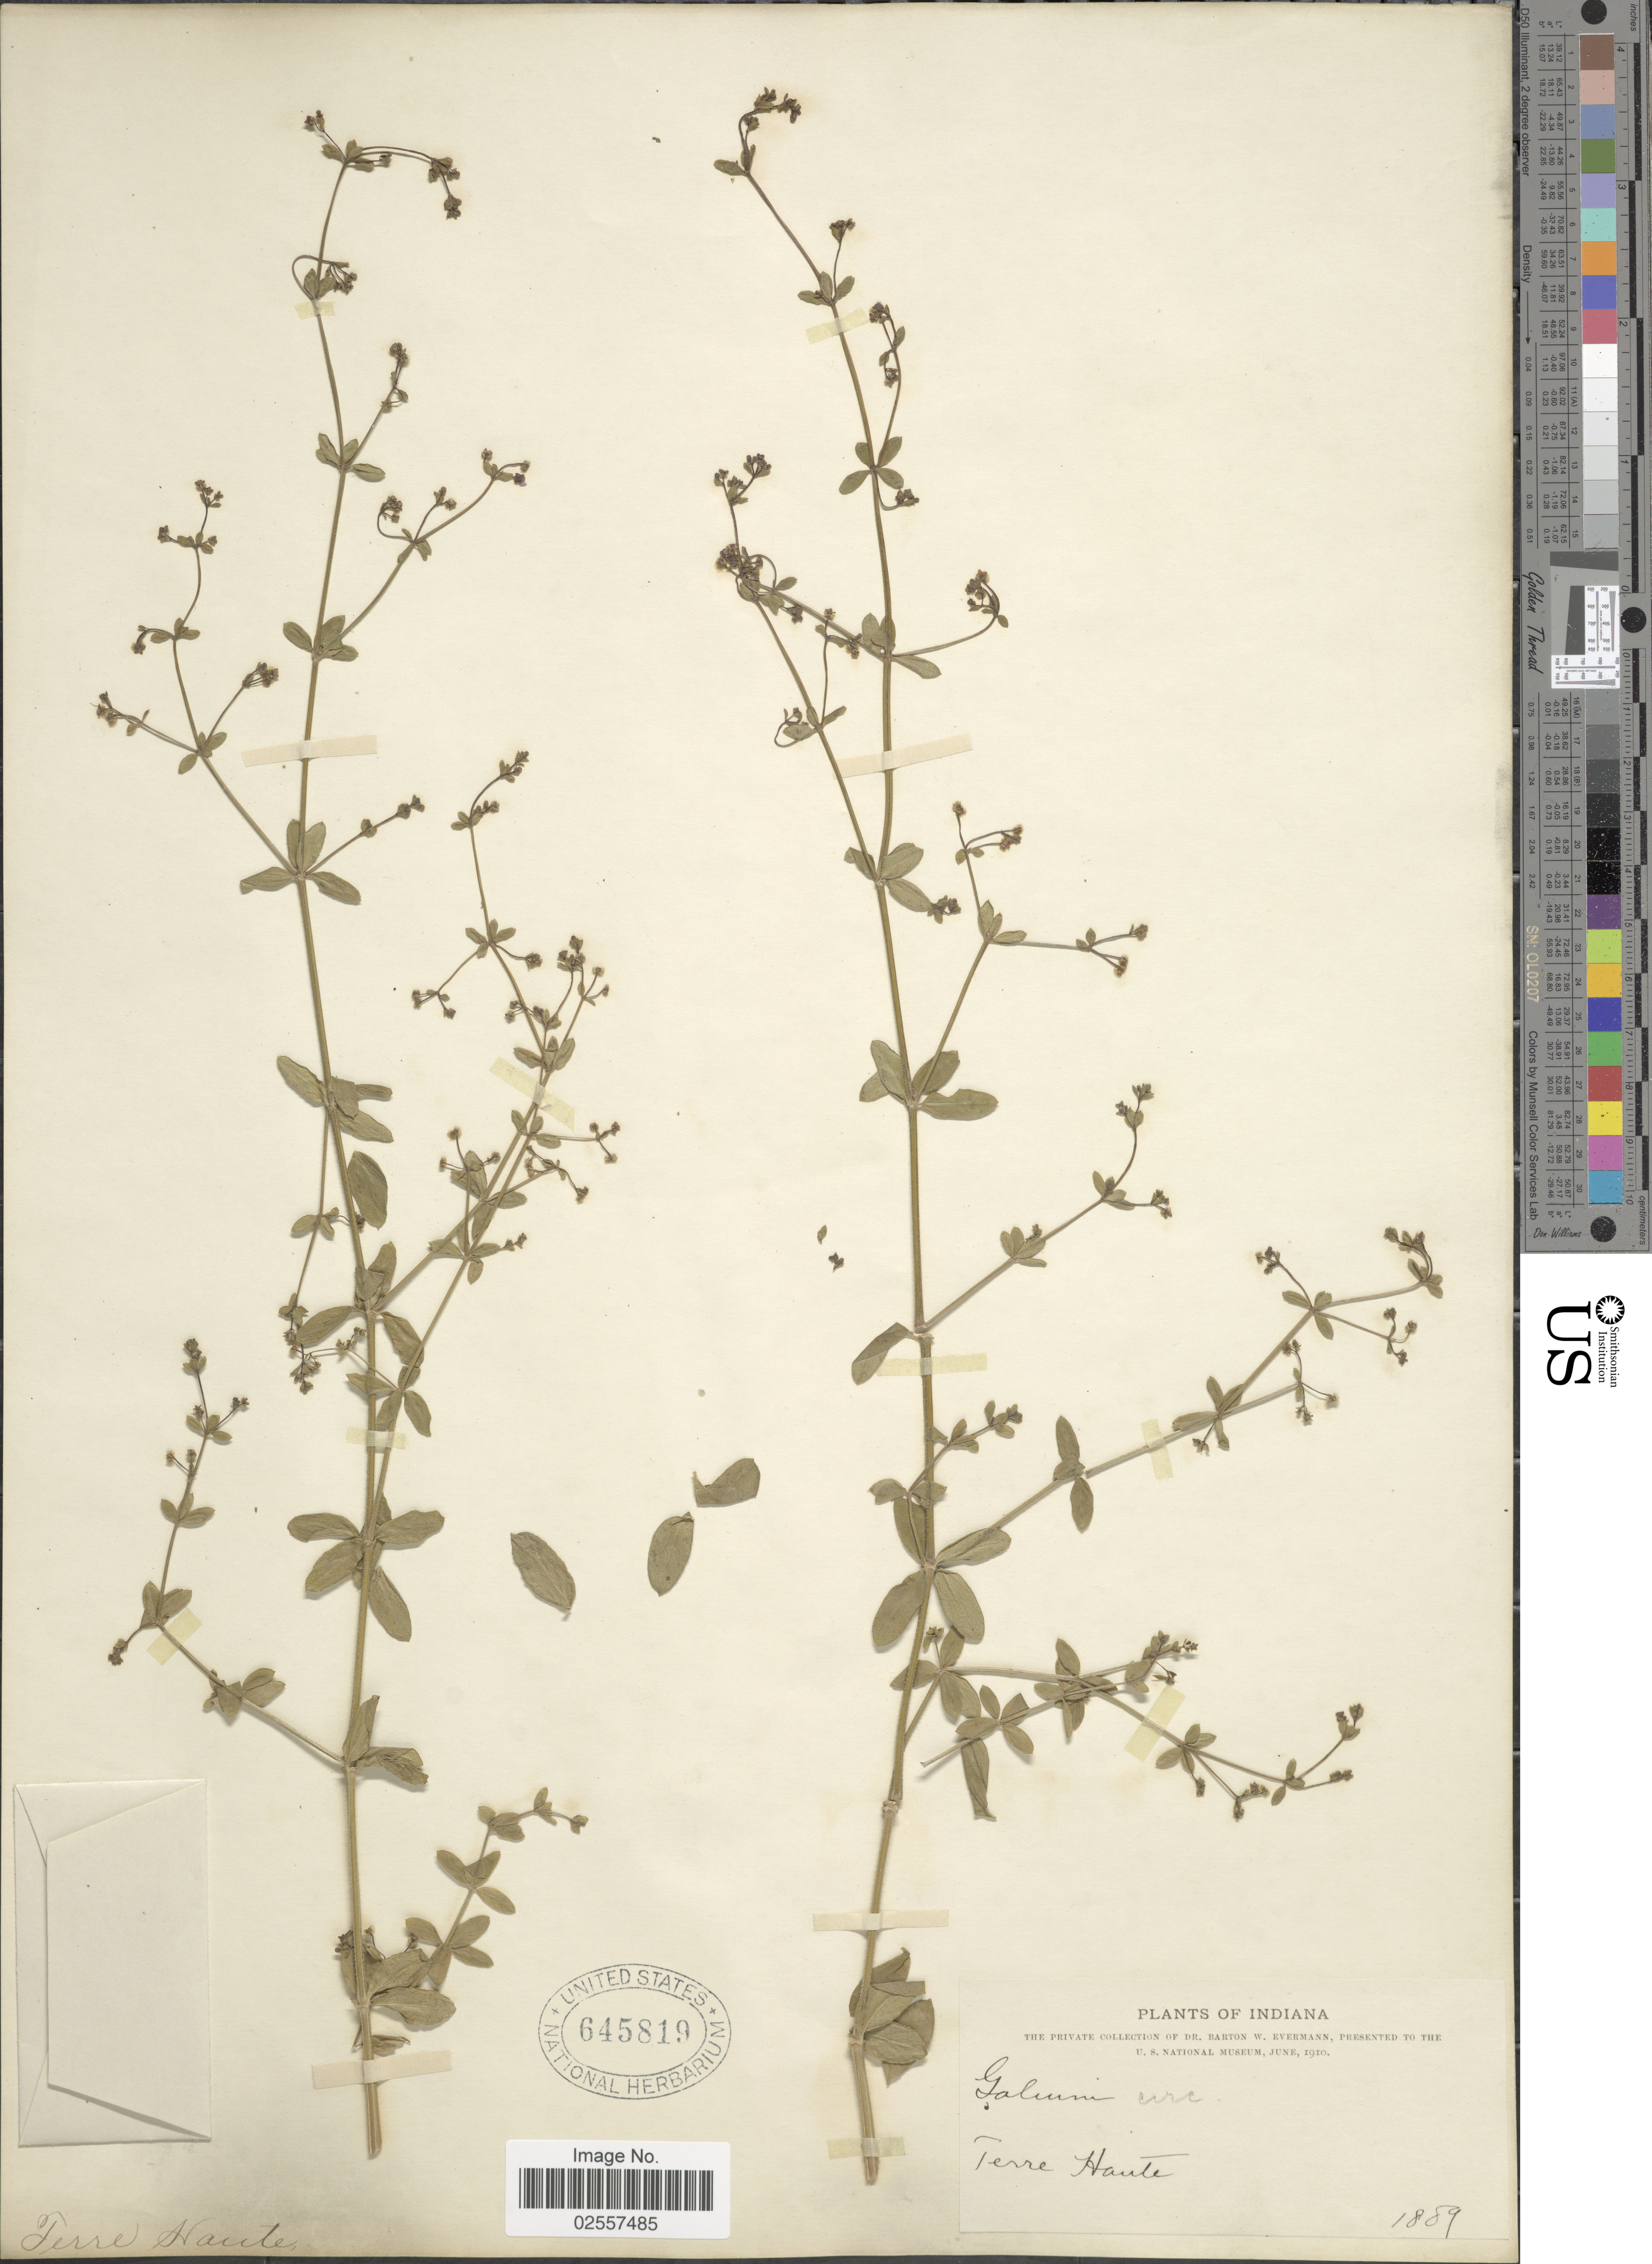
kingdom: Plantae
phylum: Tracheophyta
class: Magnoliopsida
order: Gentianales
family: Rubiaceae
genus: Galium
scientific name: Galium circaezans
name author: Michx.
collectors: B. W. Evermann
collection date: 1889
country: United States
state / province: Indiana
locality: Terre Haute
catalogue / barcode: US 645819